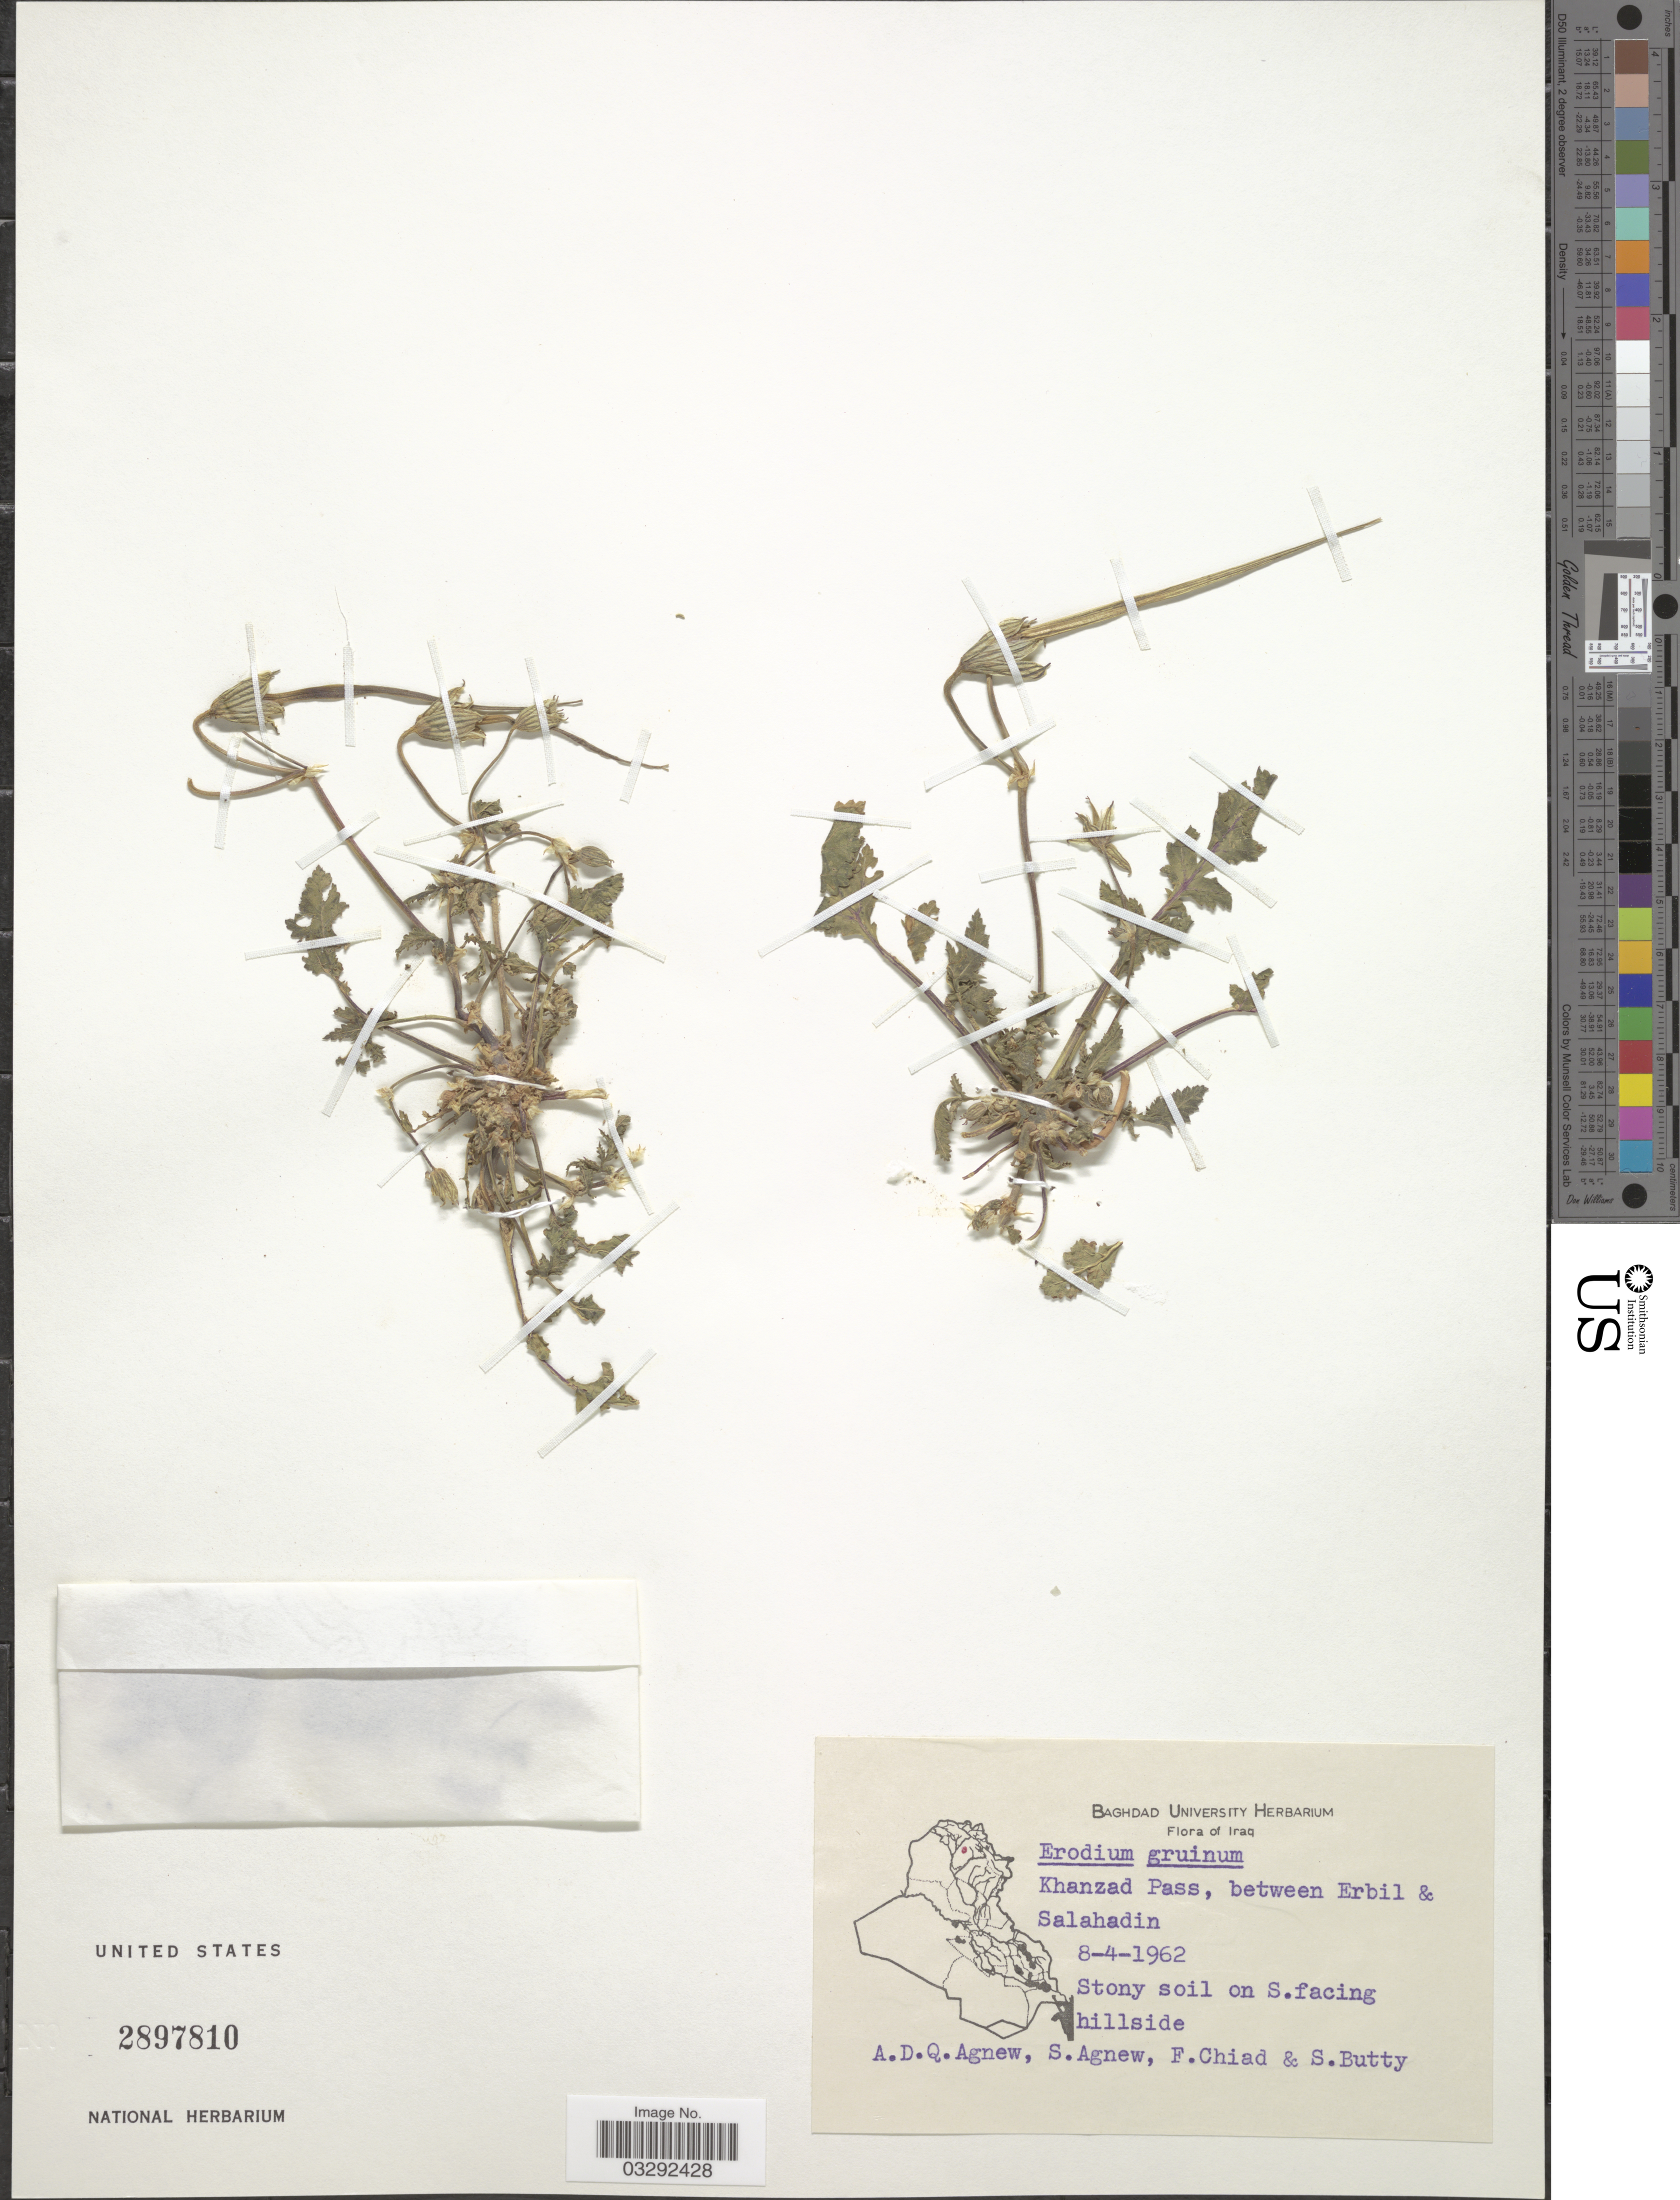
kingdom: Plantae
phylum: Tracheophyta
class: Magnoliopsida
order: Geraniales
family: Geraniaceae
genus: Erodium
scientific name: Erodium gruinum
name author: L'Hér. ex Aiton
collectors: A. D. Agnew, S. Agnew, F. Chiad & S. Butty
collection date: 1962-04-08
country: Iraq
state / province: Salah ad Din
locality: Khanzad Pass, between Erbil & Salahadin. Stony soil on S. facing hillside.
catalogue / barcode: US 2897810